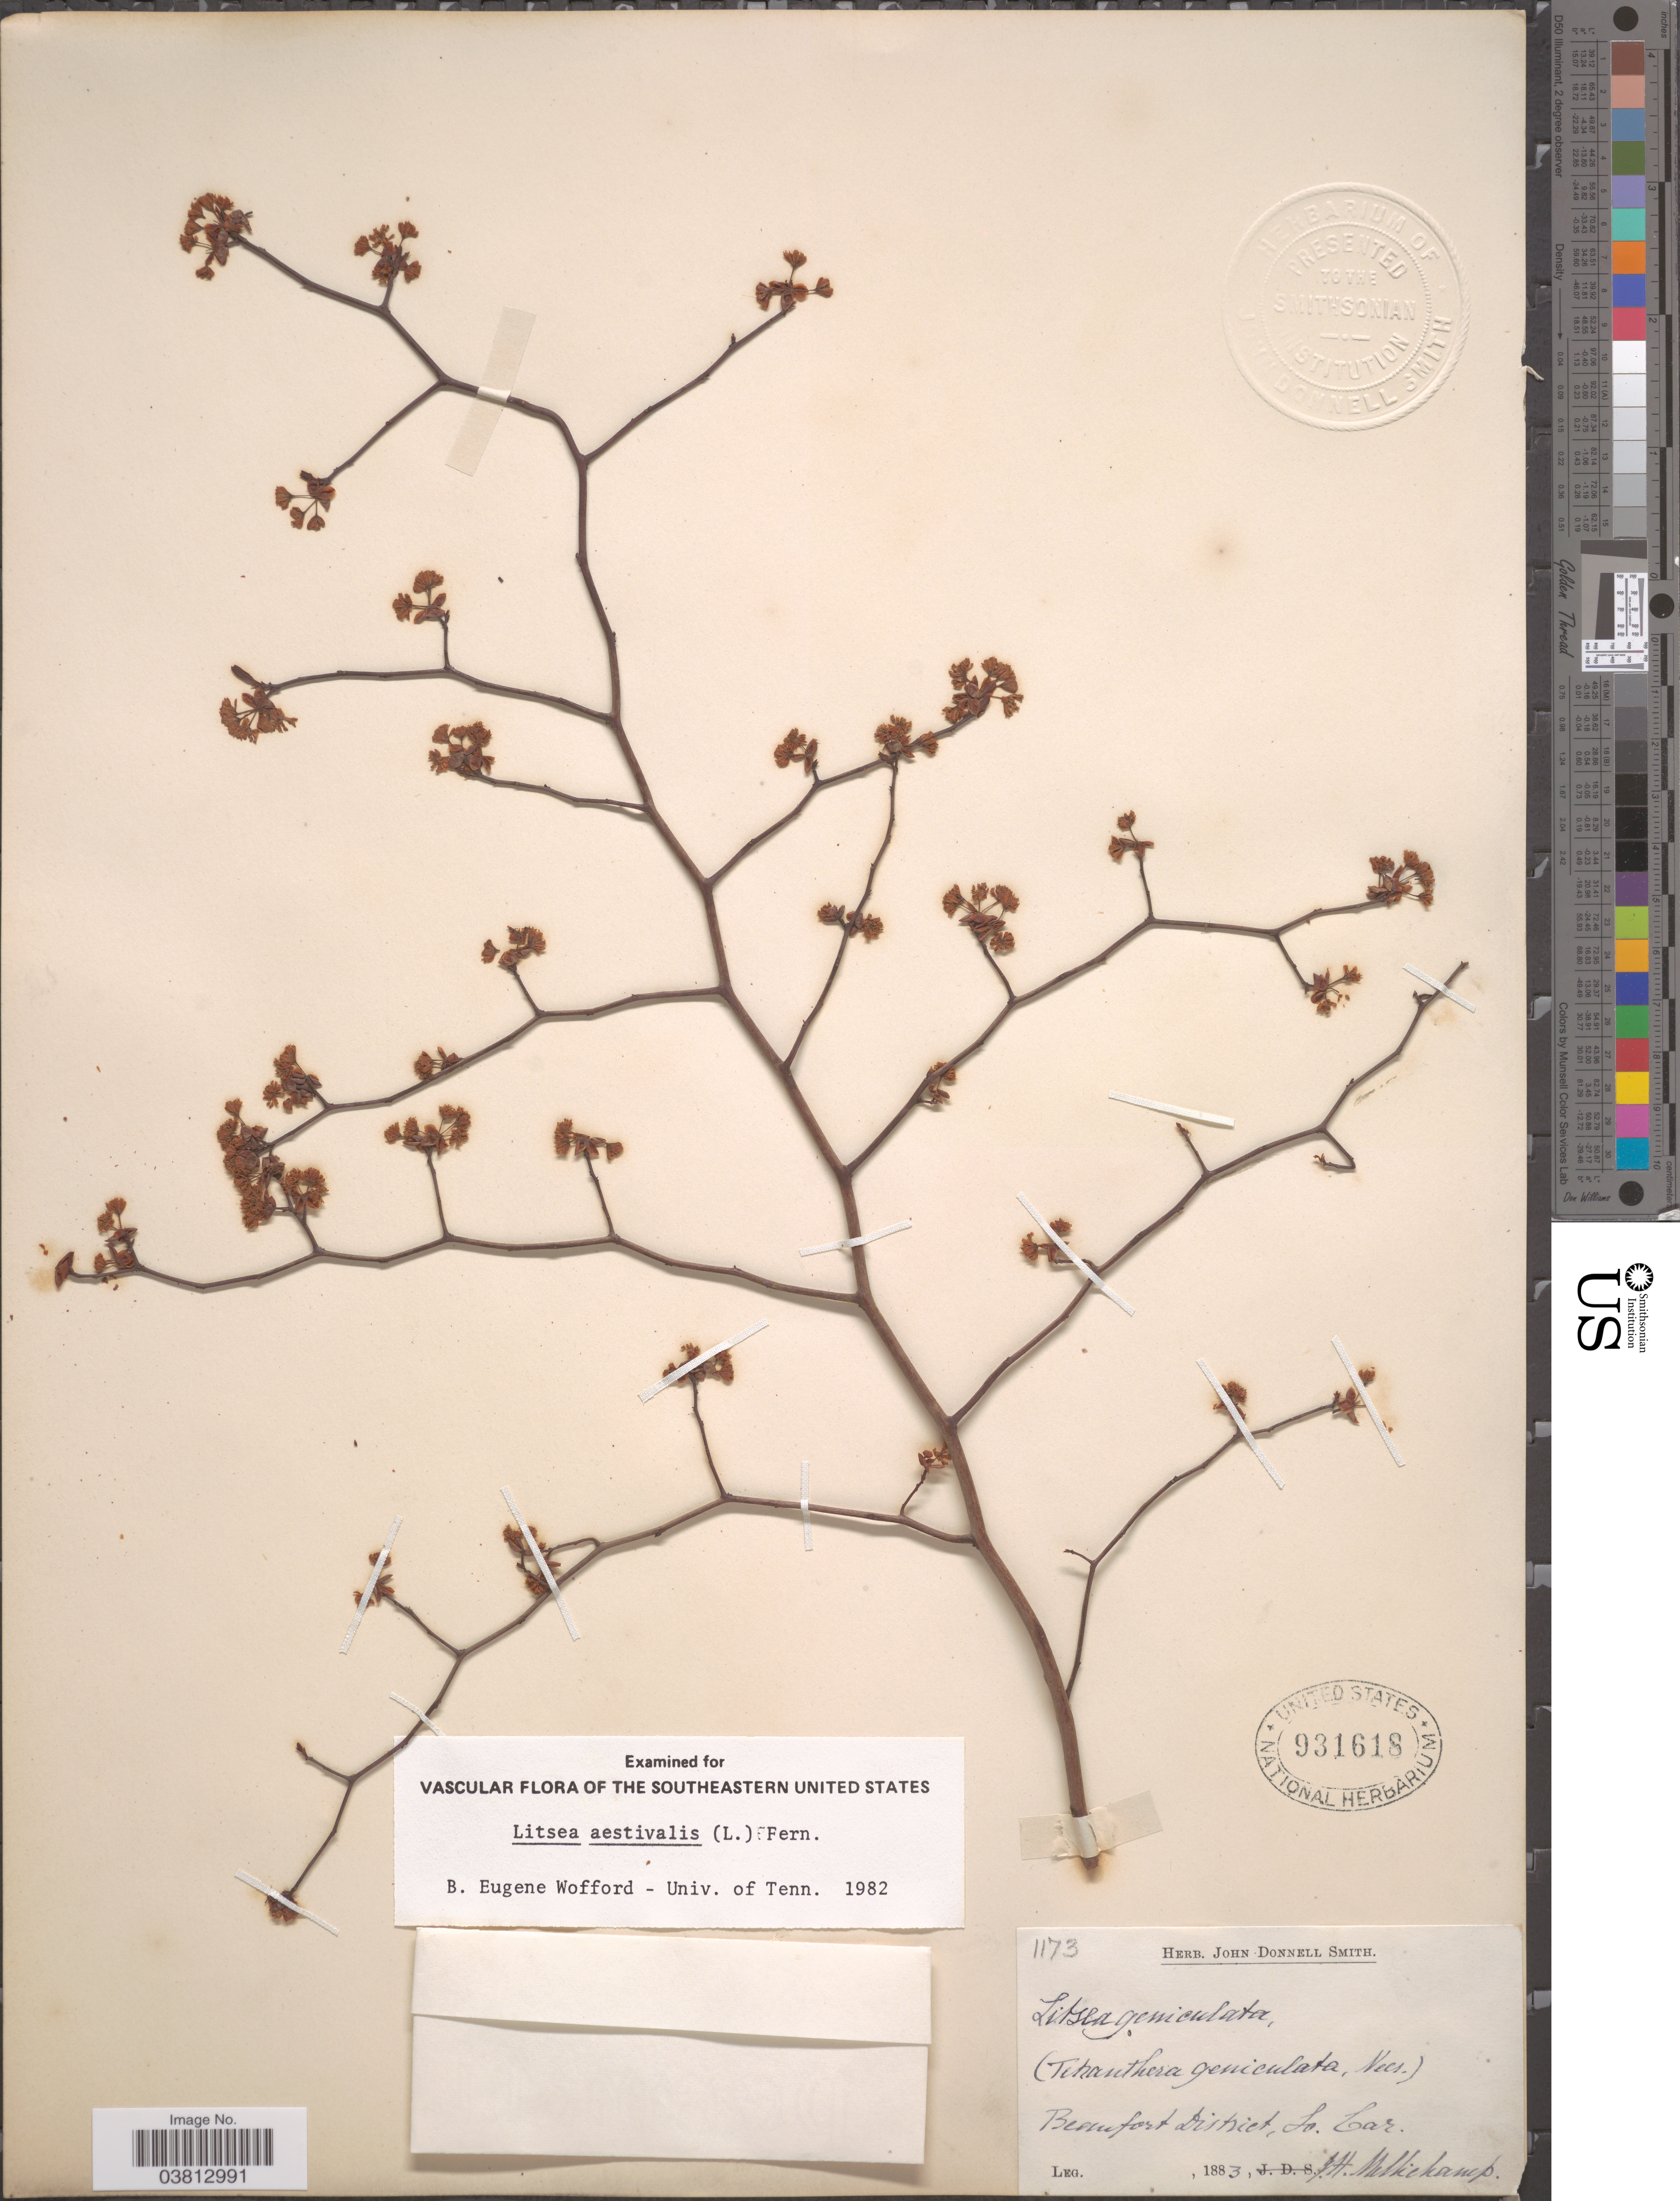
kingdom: Plantae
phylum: Tracheophyta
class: Magnoliopsida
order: Laurales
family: Lauraceae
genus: Litsea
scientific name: Litsea aestivalis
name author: (L.) Fernald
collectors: J. H. Mellichamp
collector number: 1173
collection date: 1883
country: United States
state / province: South Carolina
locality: Beaufort District.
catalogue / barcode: US 931618